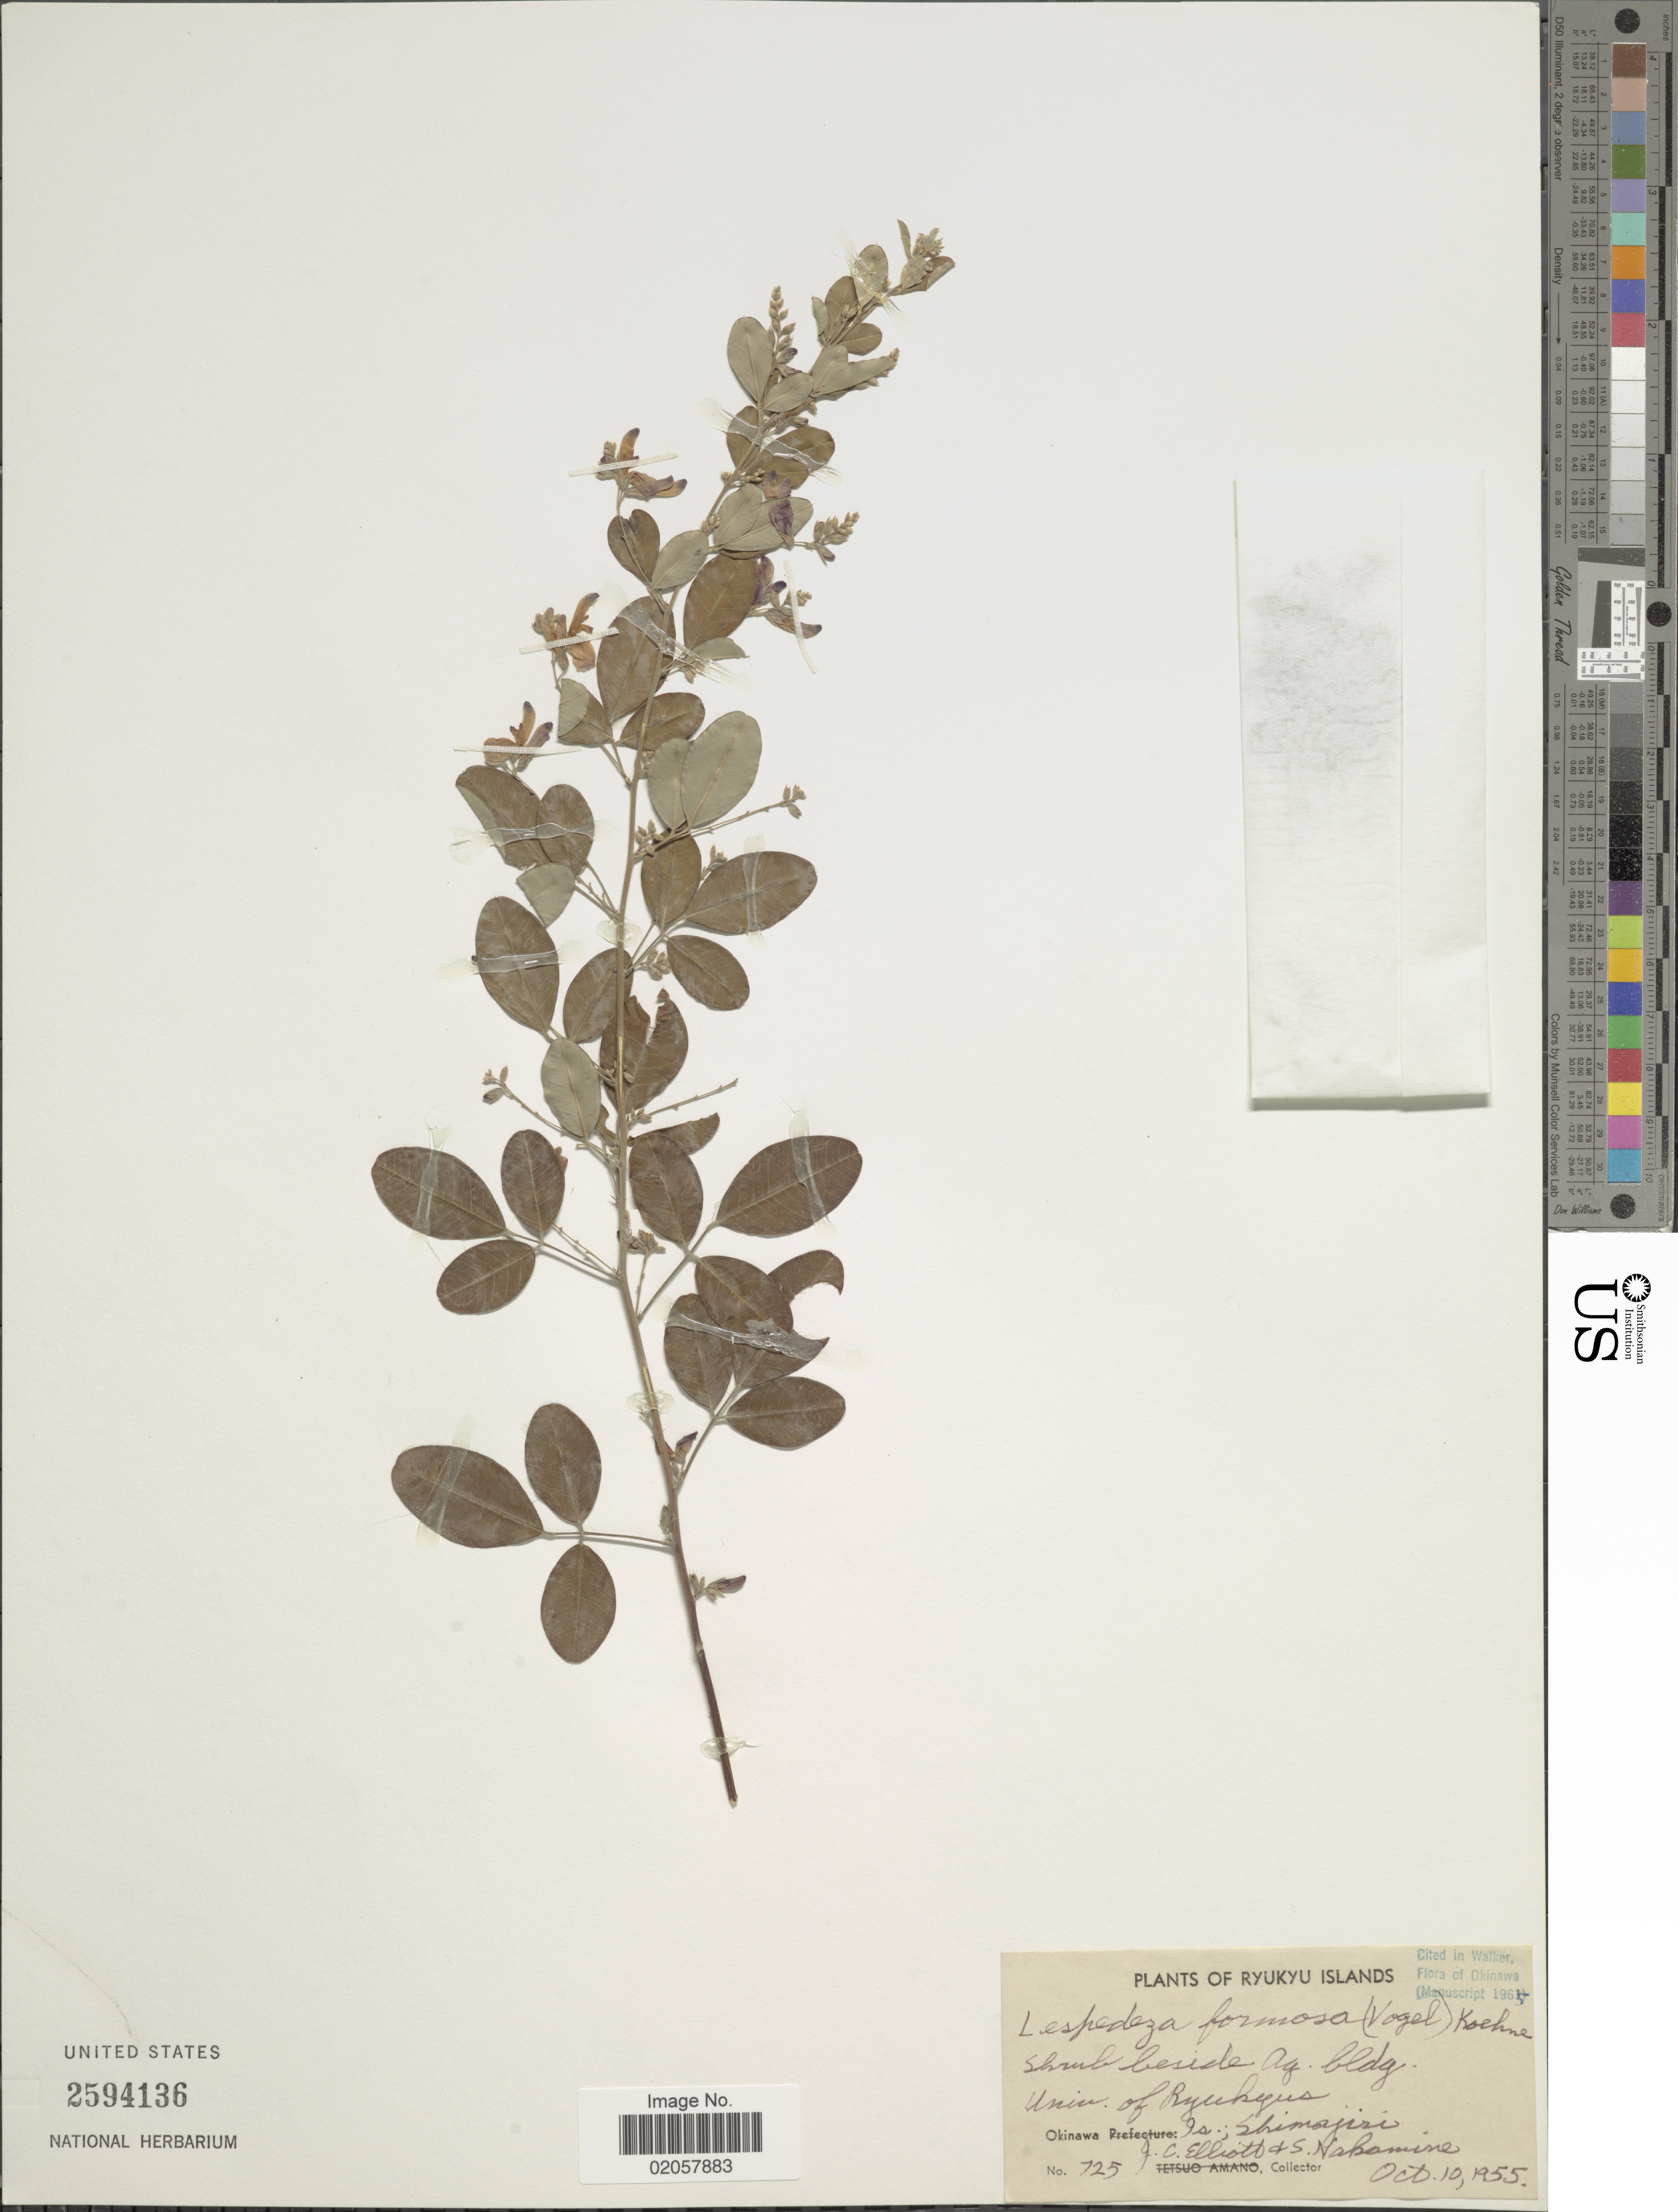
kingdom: Plantae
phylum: Tracheophyta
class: Magnoliopsida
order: Fabales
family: Fabaceae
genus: Lespedeza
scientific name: Lespedeza formosa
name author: (Vogel) Koehne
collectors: J. C. Elliott & S. Nakamine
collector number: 725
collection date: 1955-10-10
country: Japan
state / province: Okinawa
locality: Ryukyu Islands, Univ. Of Ryukyus, Okinawa Is.; Shimajiri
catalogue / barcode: US 2594136